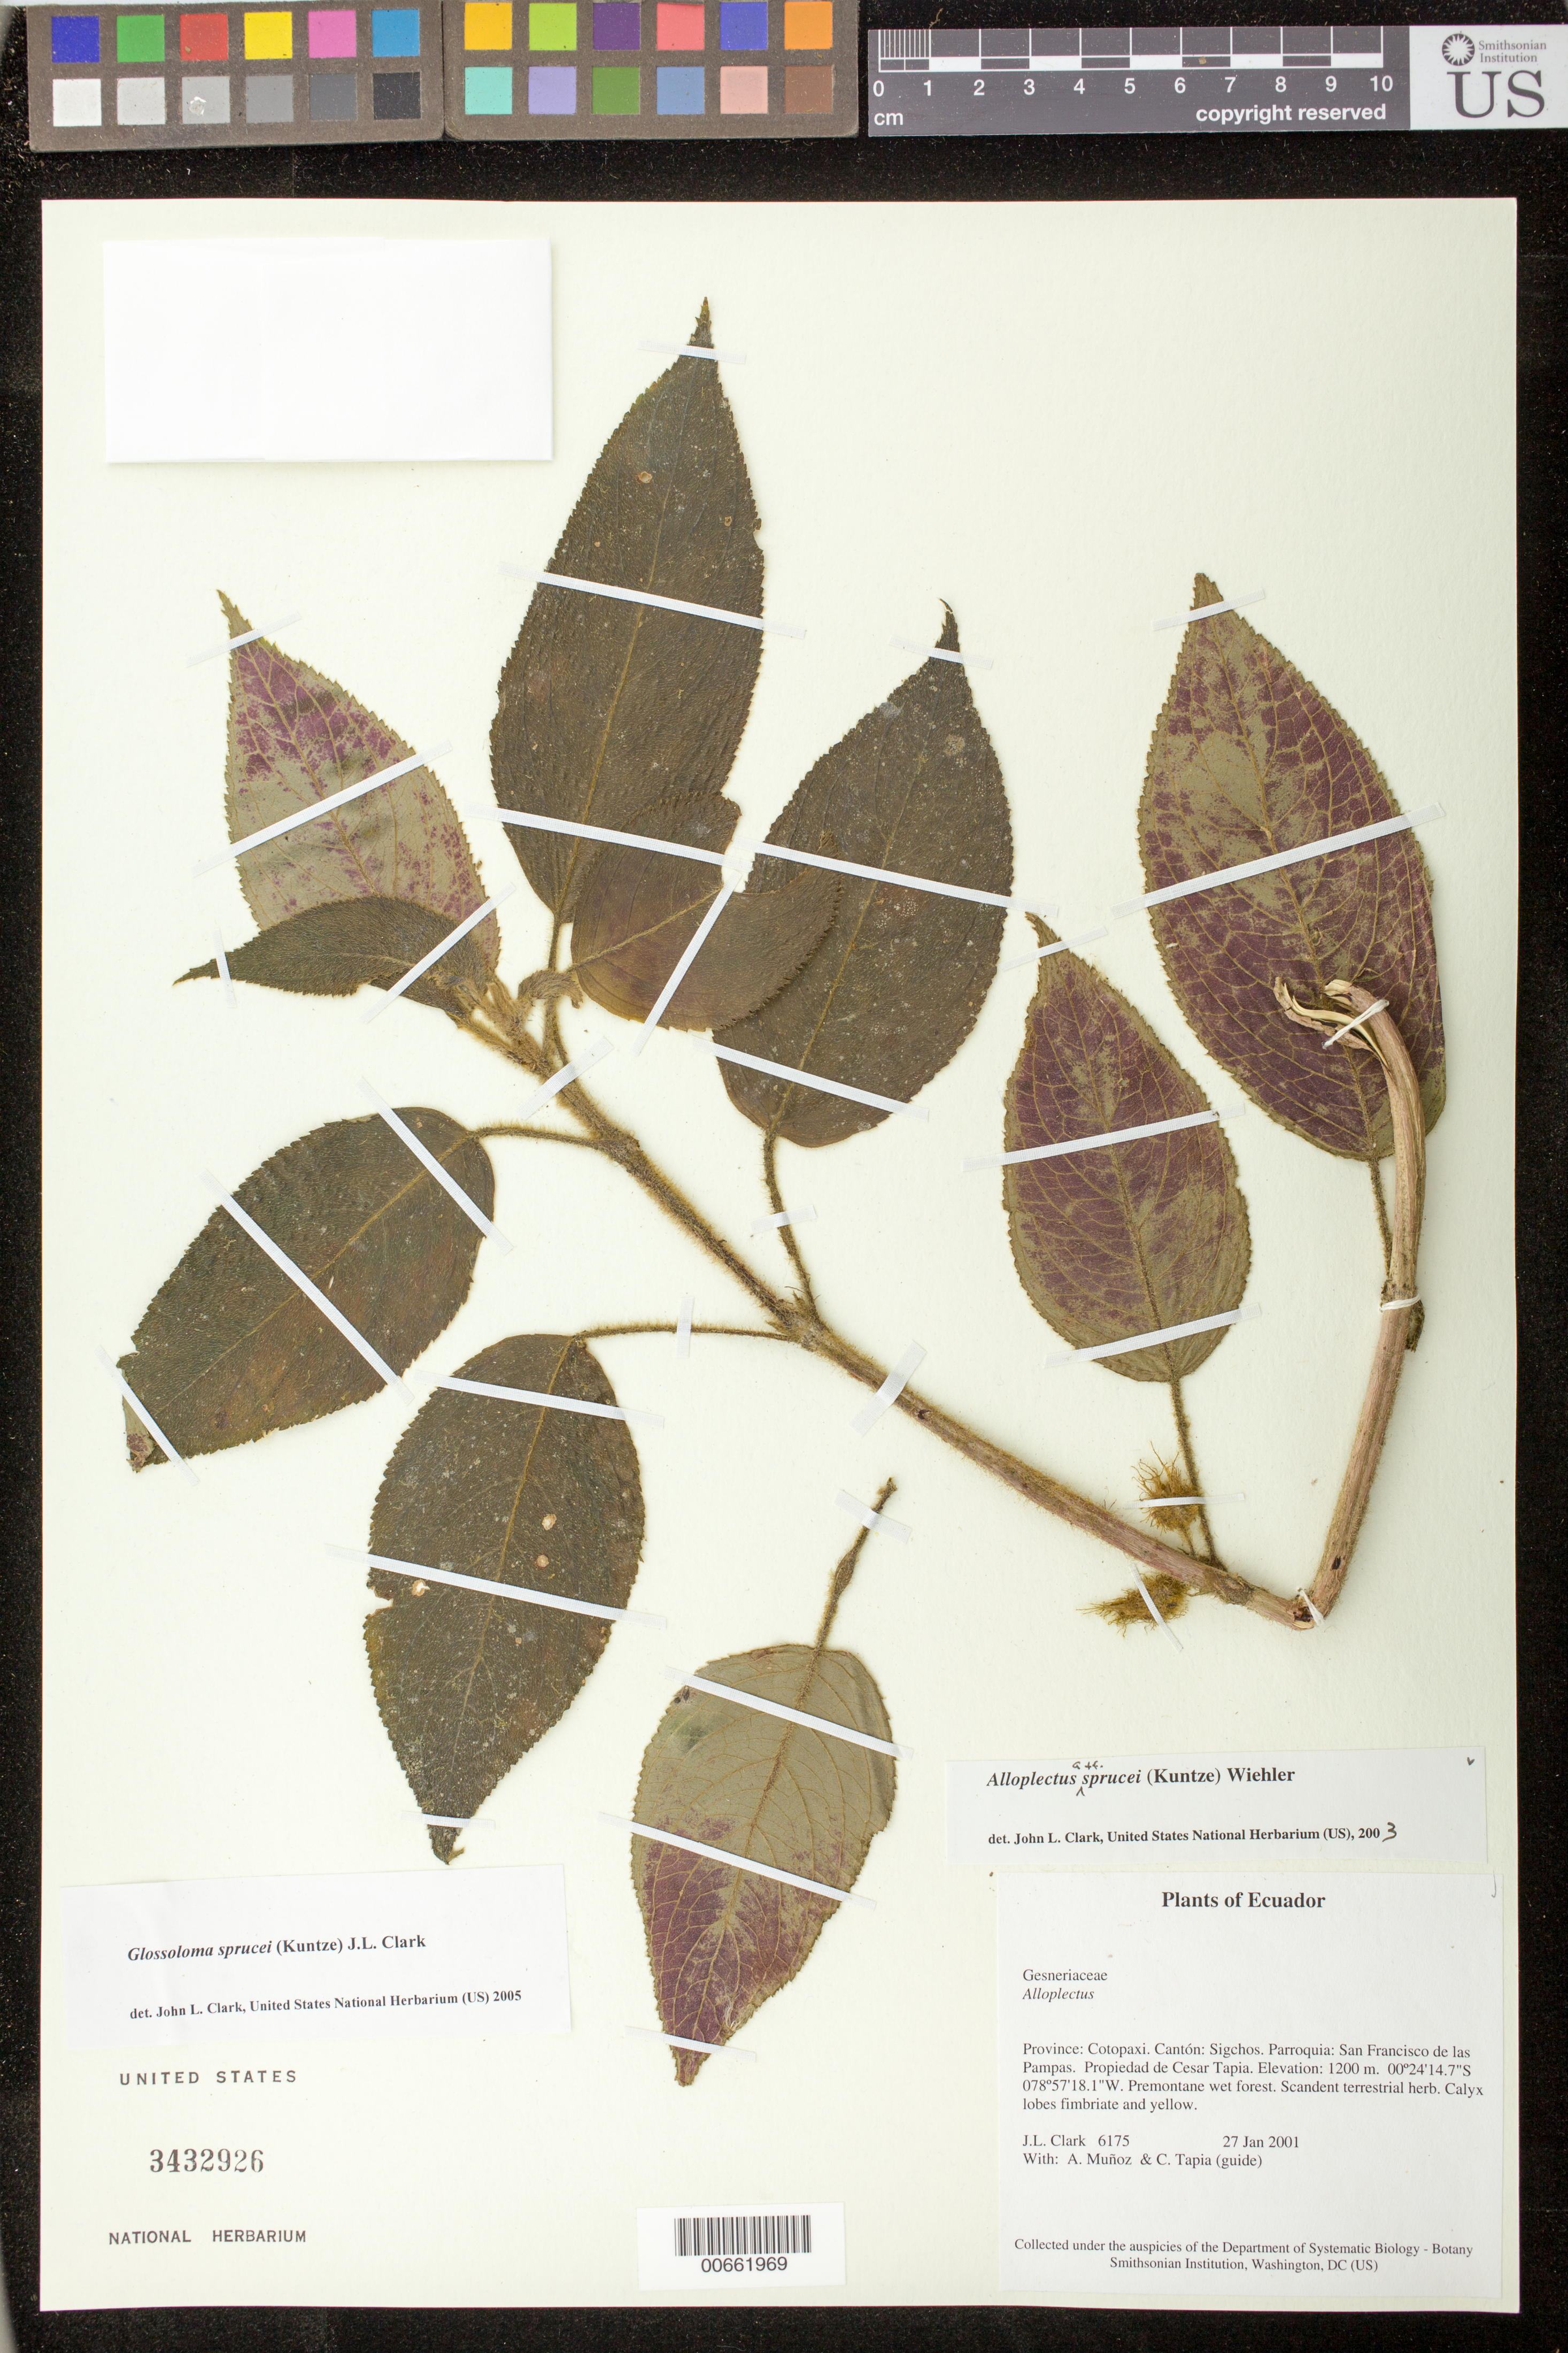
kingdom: Plantae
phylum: Tracheophyta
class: Magnoliopsida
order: Lamiales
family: Gesneriaceae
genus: Glossoloma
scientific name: Glossoloma sprucei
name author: (Kuntze) J.L. Clark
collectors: J. L. Clark, A. Muñoz & C. Tapia (guide)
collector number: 6175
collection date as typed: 27 Jan 2001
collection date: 2001-01-27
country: Ecuador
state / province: Cotopaxi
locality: Sigchos. Parroquia: San Francisco de las Pampas. Propiedad de Cesar Tapia.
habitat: Premontane wet forest.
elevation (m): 1200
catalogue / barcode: US 3432926